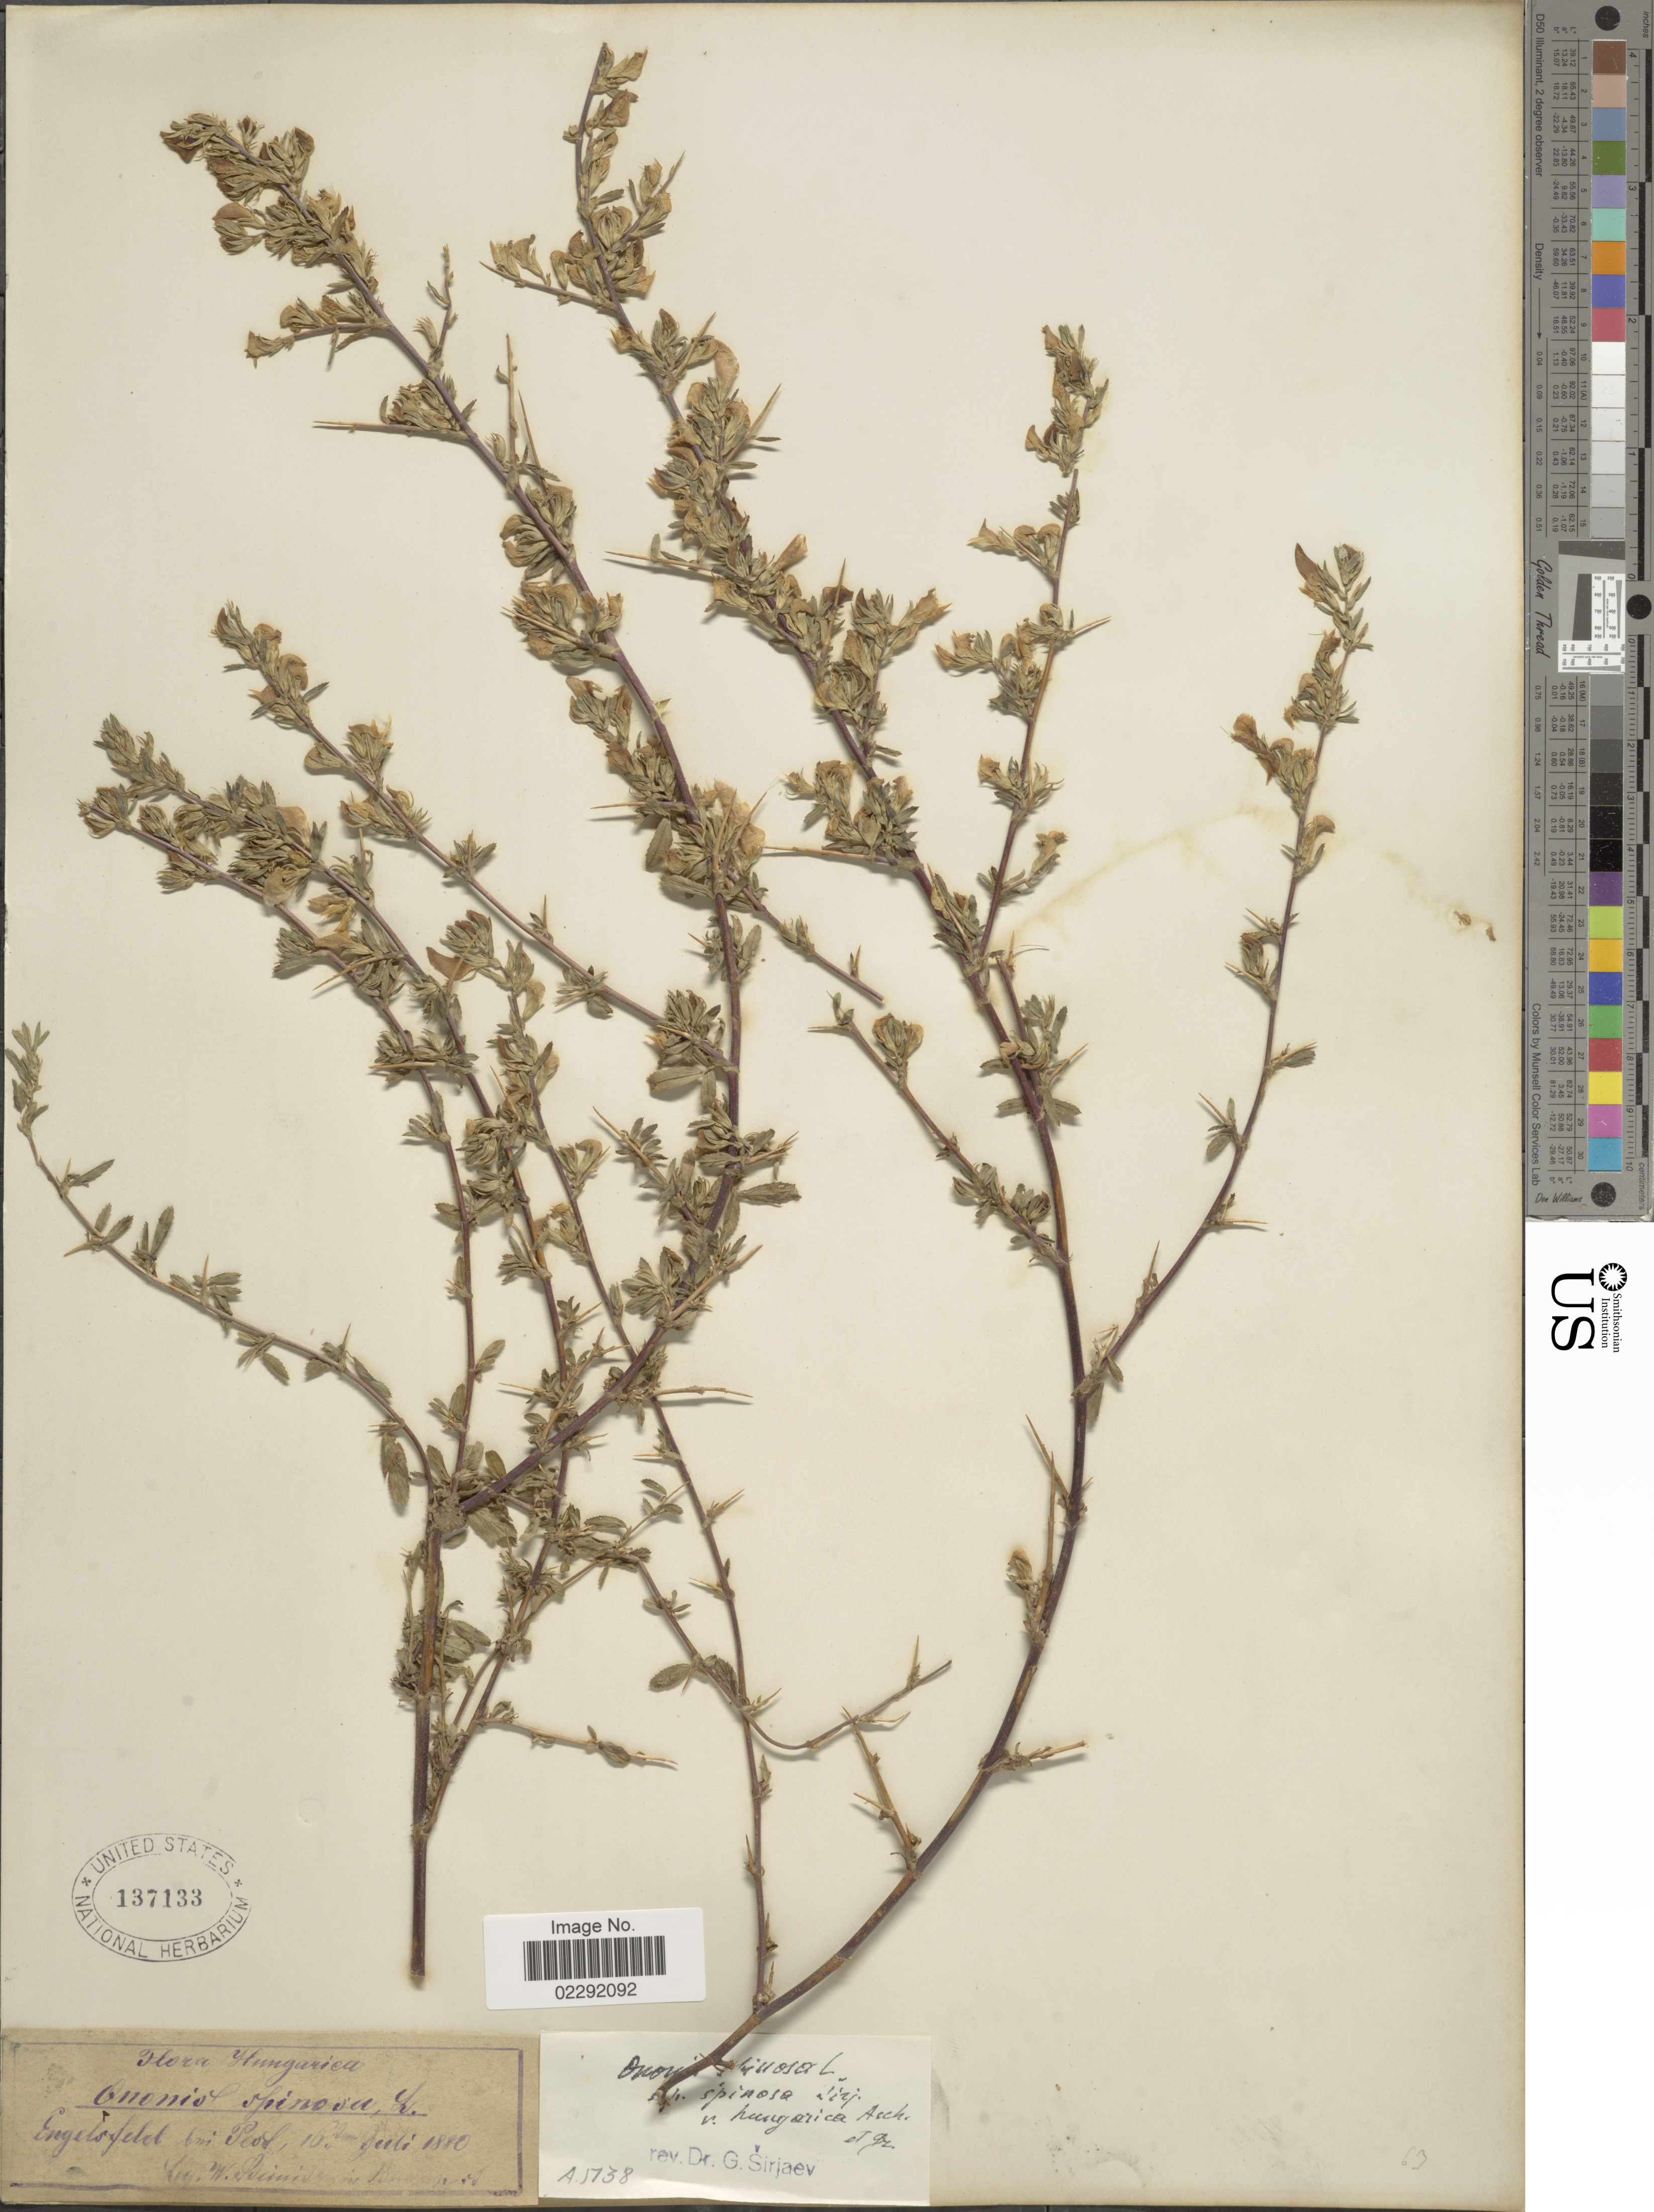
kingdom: Plantae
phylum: Tracheophyta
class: Magnoliopsida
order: Fabales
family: Fabaceae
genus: Ononis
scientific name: Ononis spinosa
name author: L.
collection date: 1880-07-16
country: Hungary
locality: Hungarica, Engelsfeld bei Piol. [interpreted]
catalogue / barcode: US 137133